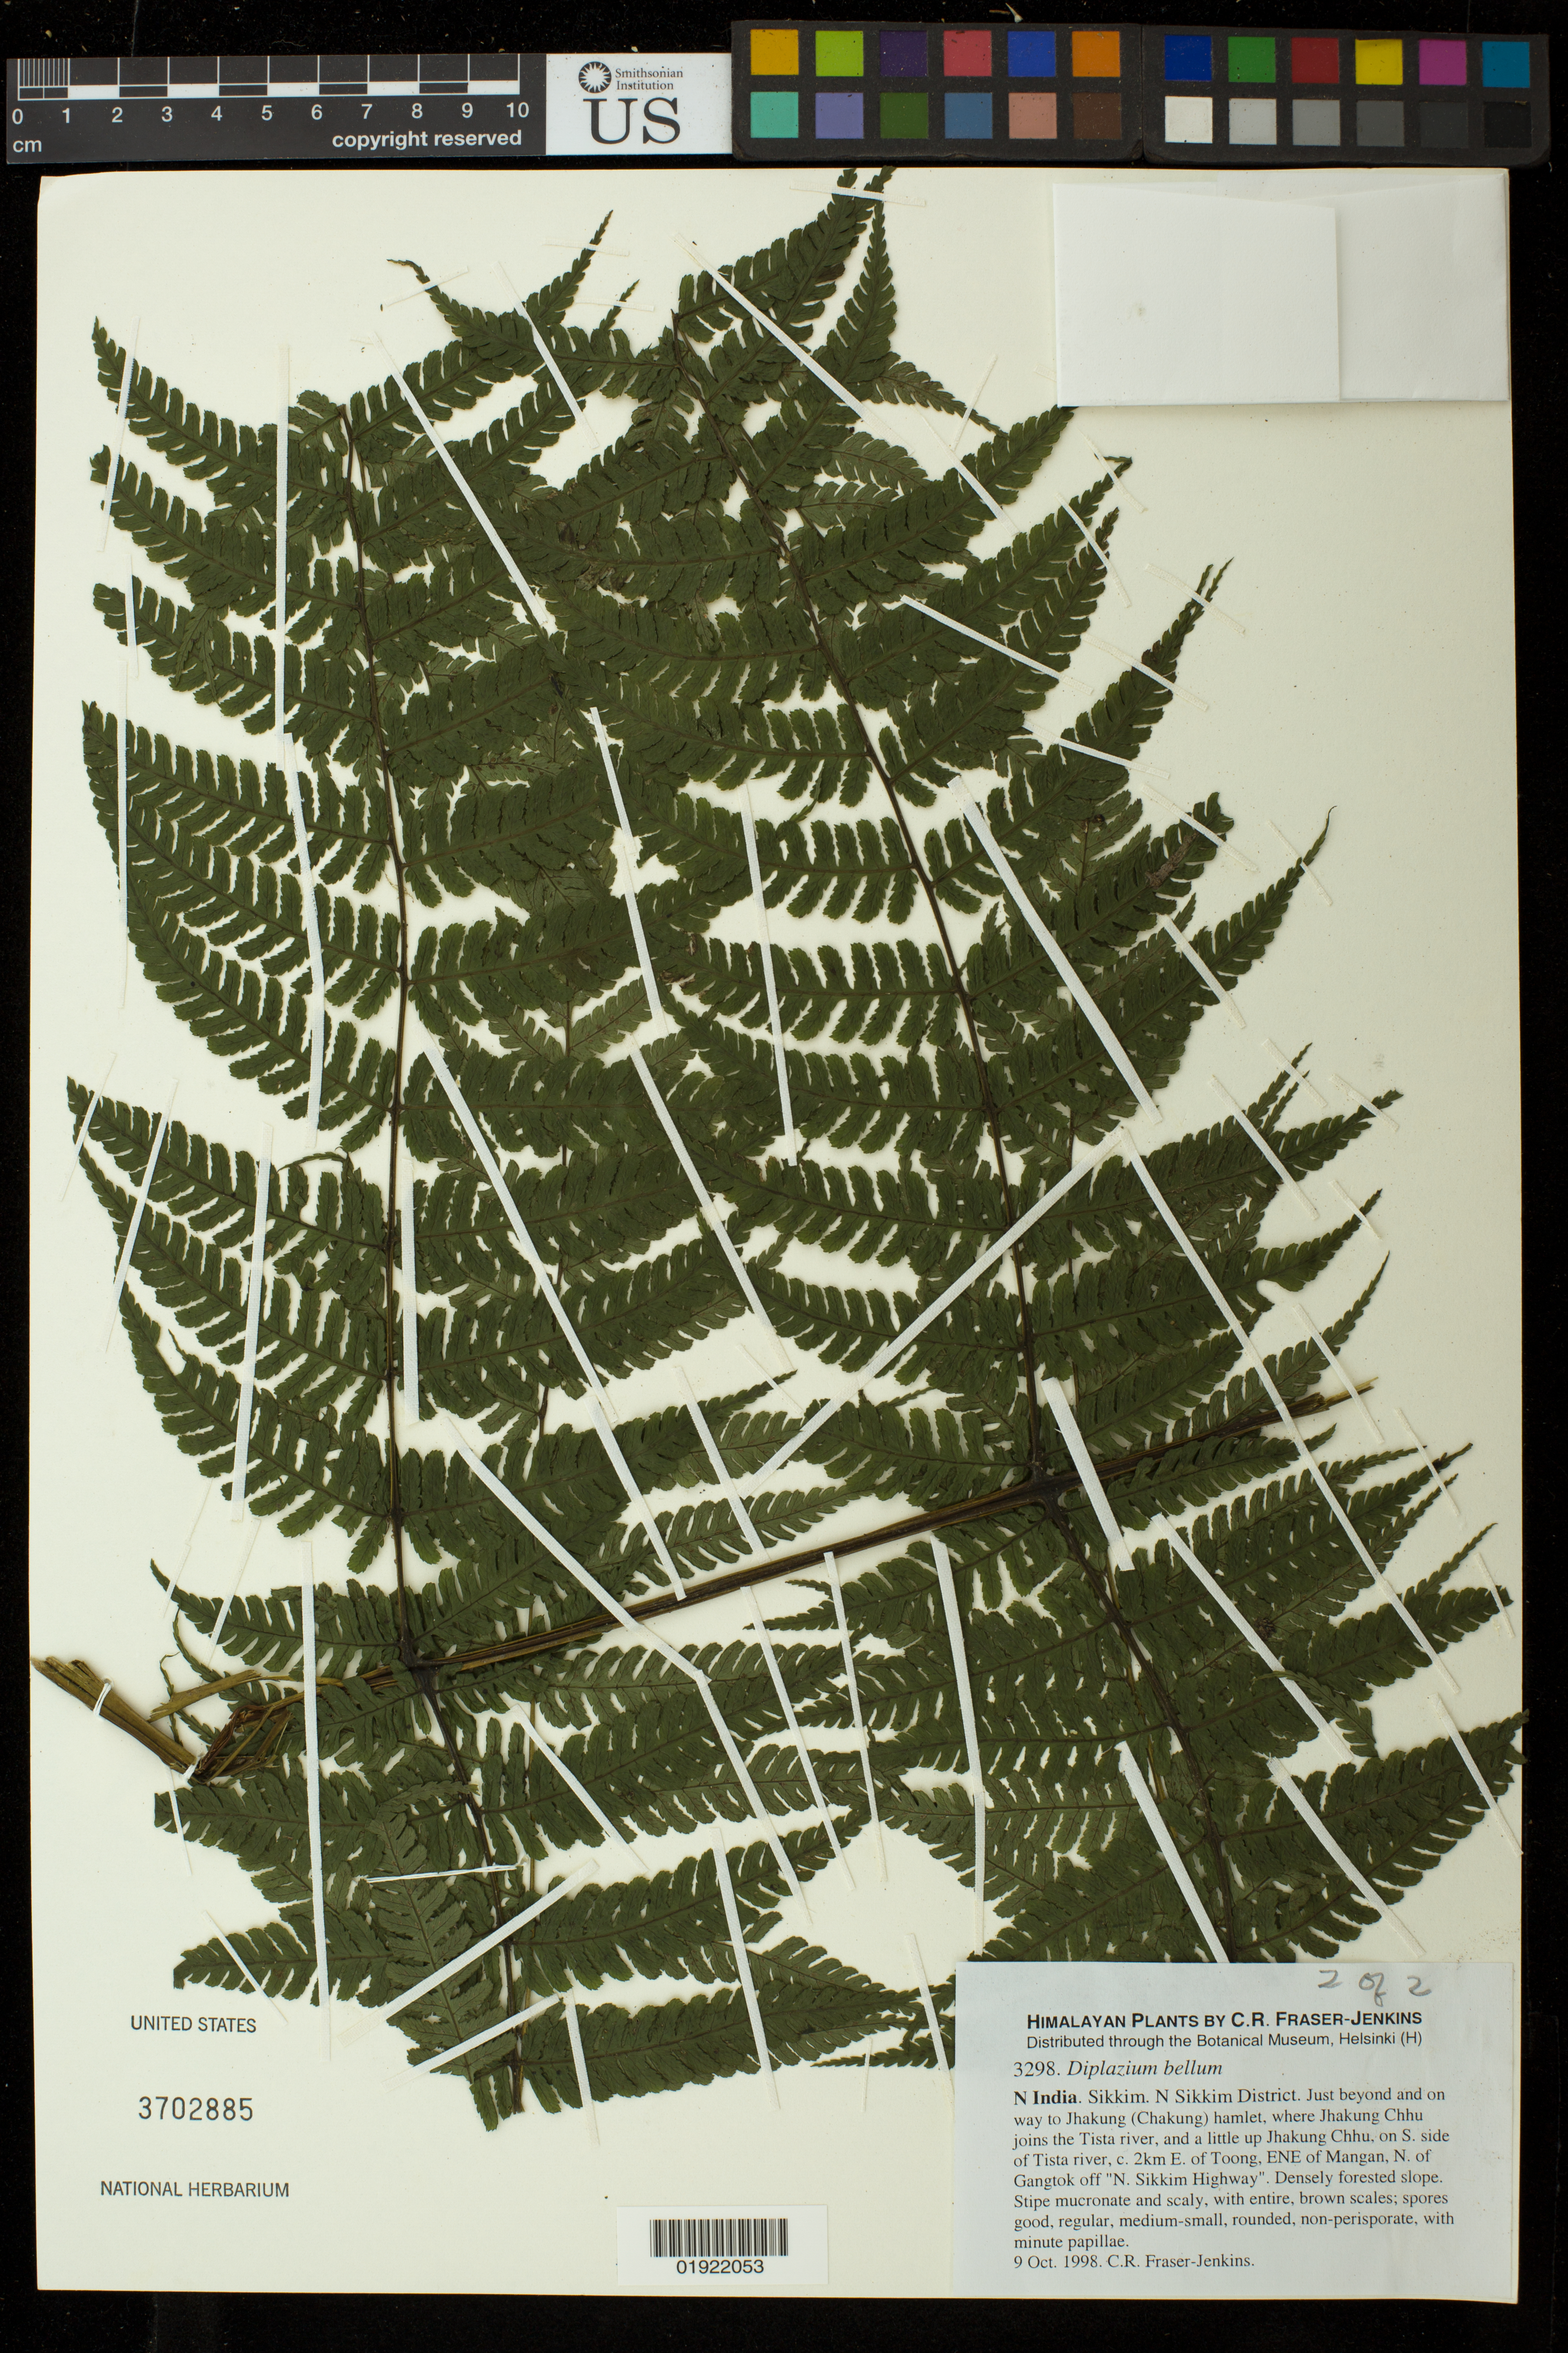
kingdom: Plantae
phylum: Tracheophyta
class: Polypodiopsida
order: Polypodiales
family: Athyriaceae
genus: Diplazium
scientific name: Diplazium bellum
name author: (C.B. Clarke) Bir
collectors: C. R. Fraser-Jenkins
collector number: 3298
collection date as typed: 9 Oct. 1998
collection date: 1998-10-09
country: India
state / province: Sikkim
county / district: North Sikkim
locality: Just beyond and on way to Jhakung (Chakung) hamlet, where Jhakung Chhu joins the Tista river, and a little up Jhakung Chhu, on S. side of Tista river, c. 2km E. of Toong, ENE of Mangan, N. of Gangtok off "N. Sikkim Highway".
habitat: Densely forested slope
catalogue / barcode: US 3702885